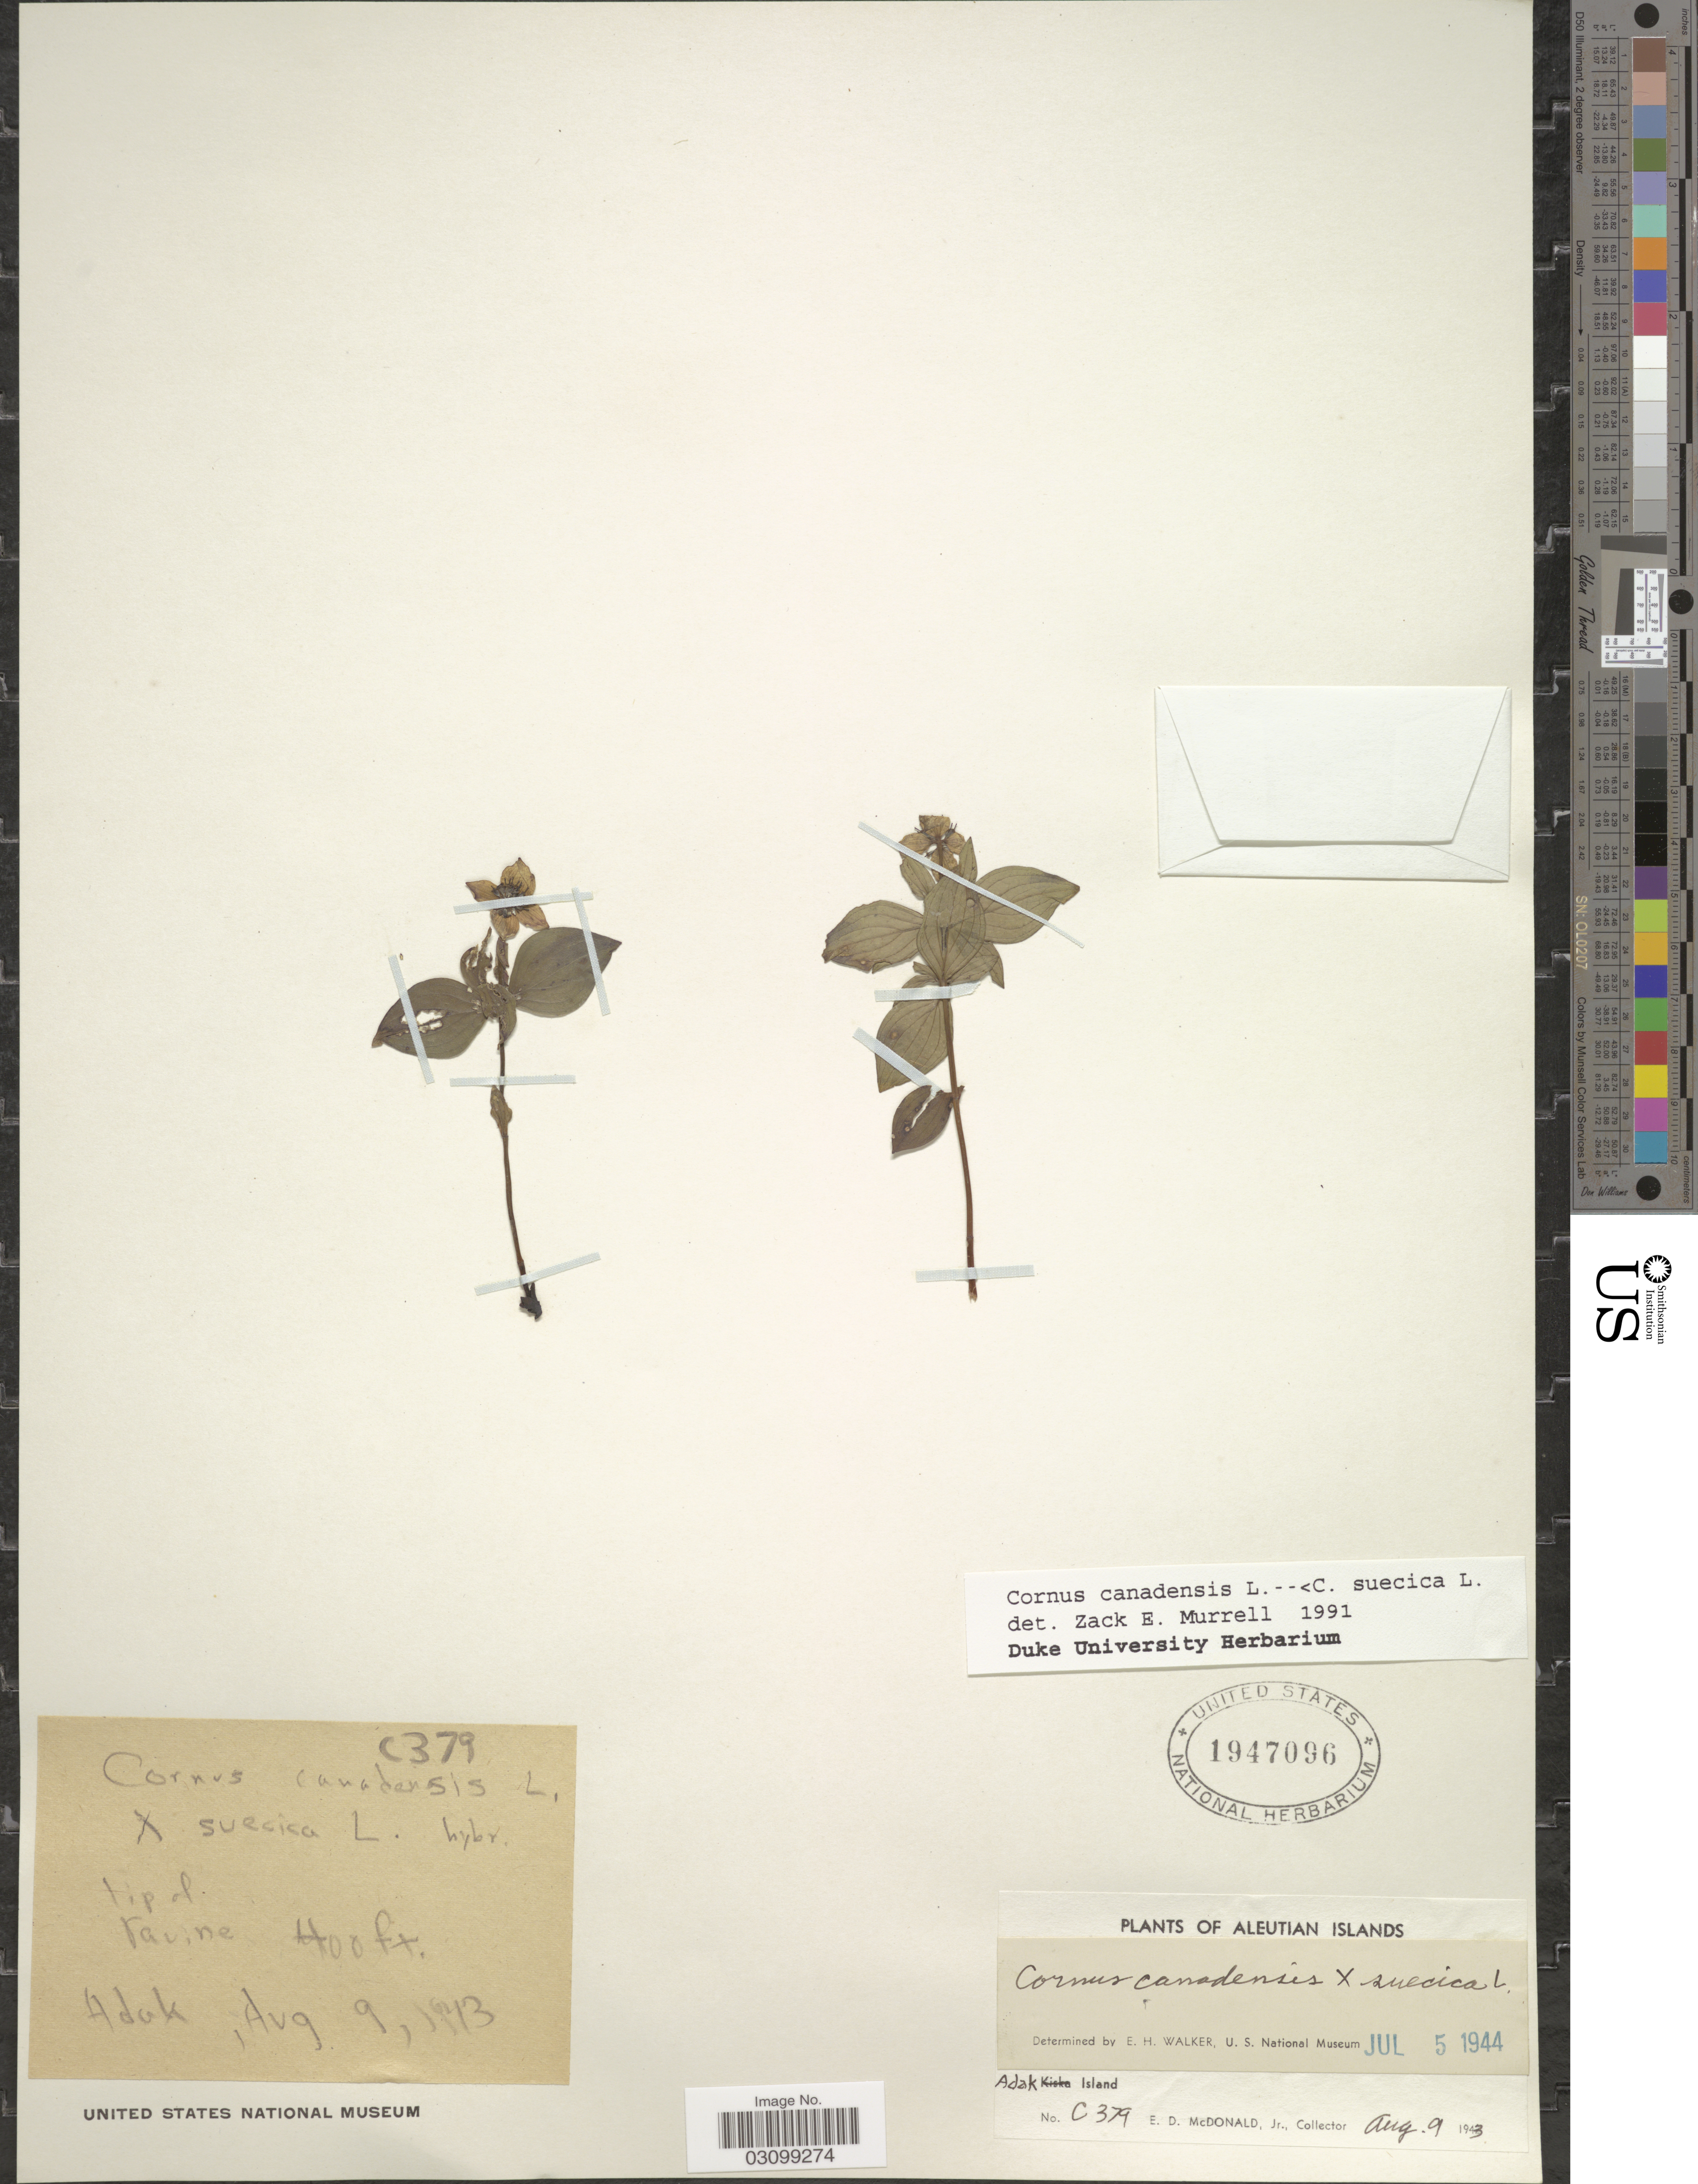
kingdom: Plantae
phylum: Tracheophyta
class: Magnoliopsida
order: Cornales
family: Cornaceae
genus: Cornus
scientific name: Cornus sp.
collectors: E. D. McDonald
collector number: C379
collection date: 1943-08-09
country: United States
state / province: Alaska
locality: Aleutian Islands, Adak Island.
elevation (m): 122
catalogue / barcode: US 1947096